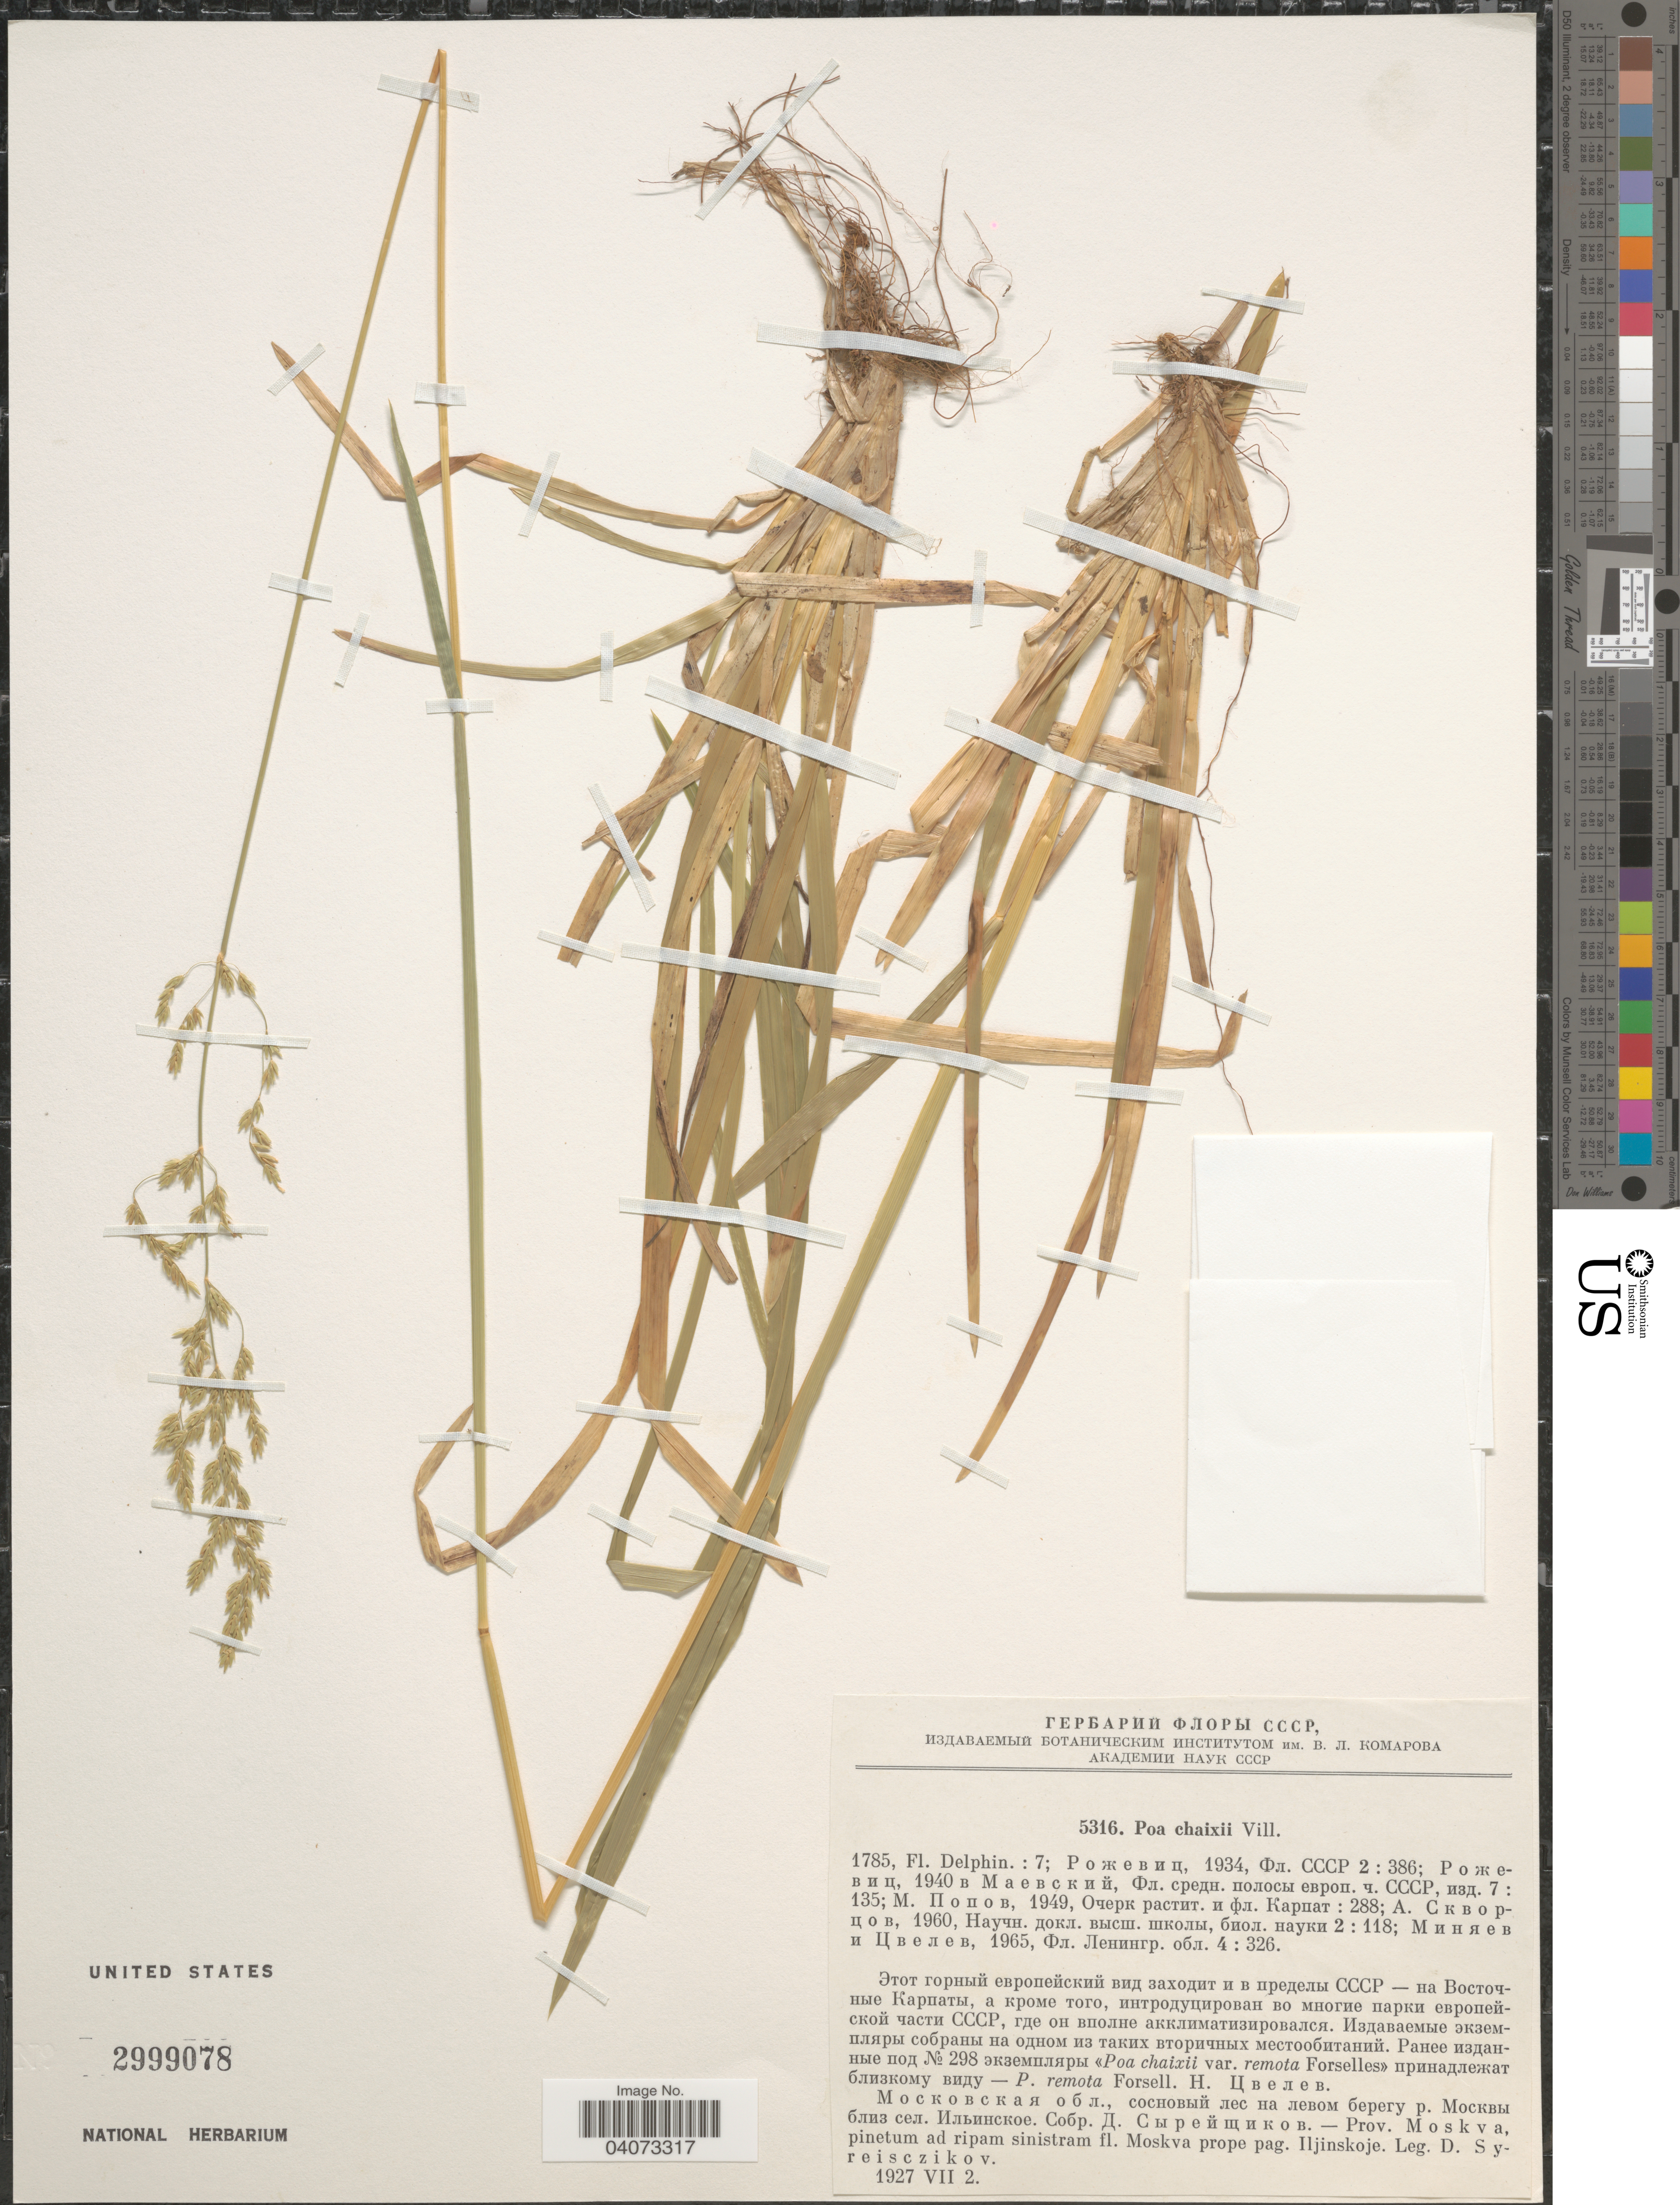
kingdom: Plantae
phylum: Tracheophyta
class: Liliopsida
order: Poales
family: Poaceae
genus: Poa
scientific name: Poa chaixii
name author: Vill.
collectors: D. Syreisczikov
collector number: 5316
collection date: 1927-07-02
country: Russian Federation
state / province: Moscow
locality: Prov. Moskva, pinetum ad ripam sinistram fl. Moskva prope pag. Iljinskoje.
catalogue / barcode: US 2999078